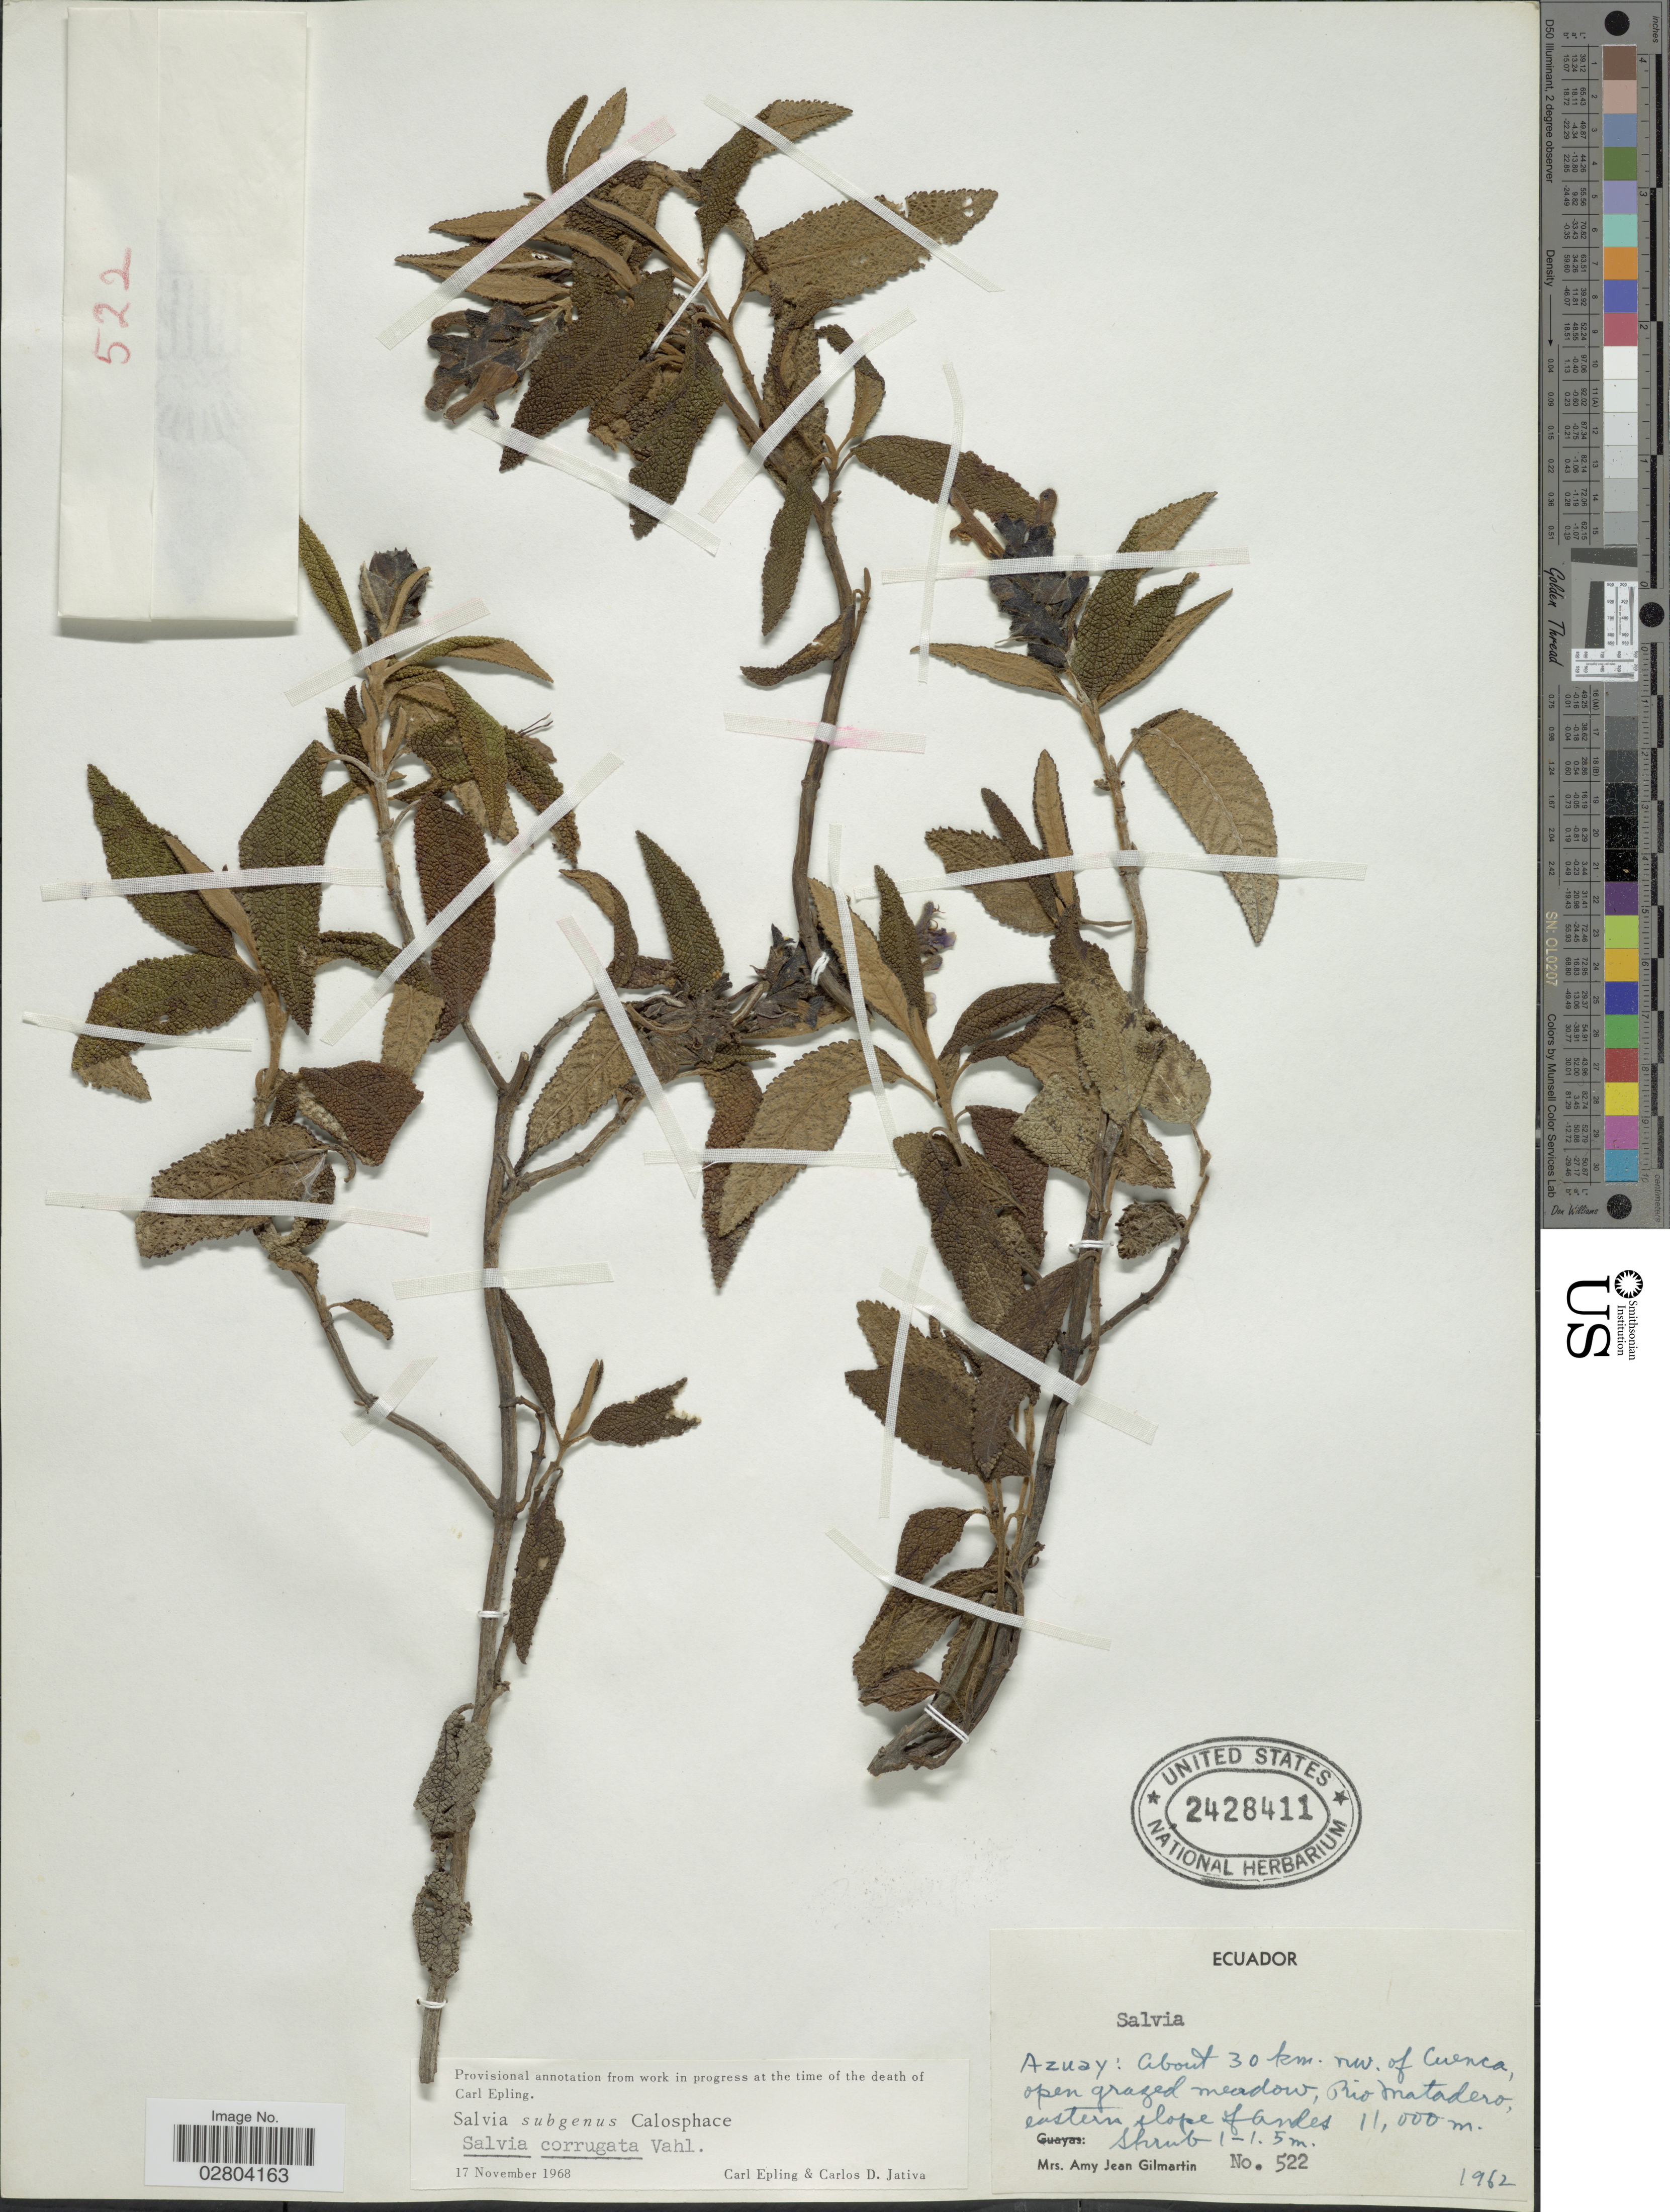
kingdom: Plantae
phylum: Tracheophyta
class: Magnoliopsida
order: Lamiales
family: Lamiaceae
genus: Salvia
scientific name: Salvia corrugata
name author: Vahl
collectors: A. J. Gilmartin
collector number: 522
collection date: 1962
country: Ecuador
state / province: Azuay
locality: About 30 km. nw. of Cuenca, open grazed meadow, Rio Matadero, eastern slope of Andes.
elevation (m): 11000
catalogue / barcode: US 2428411